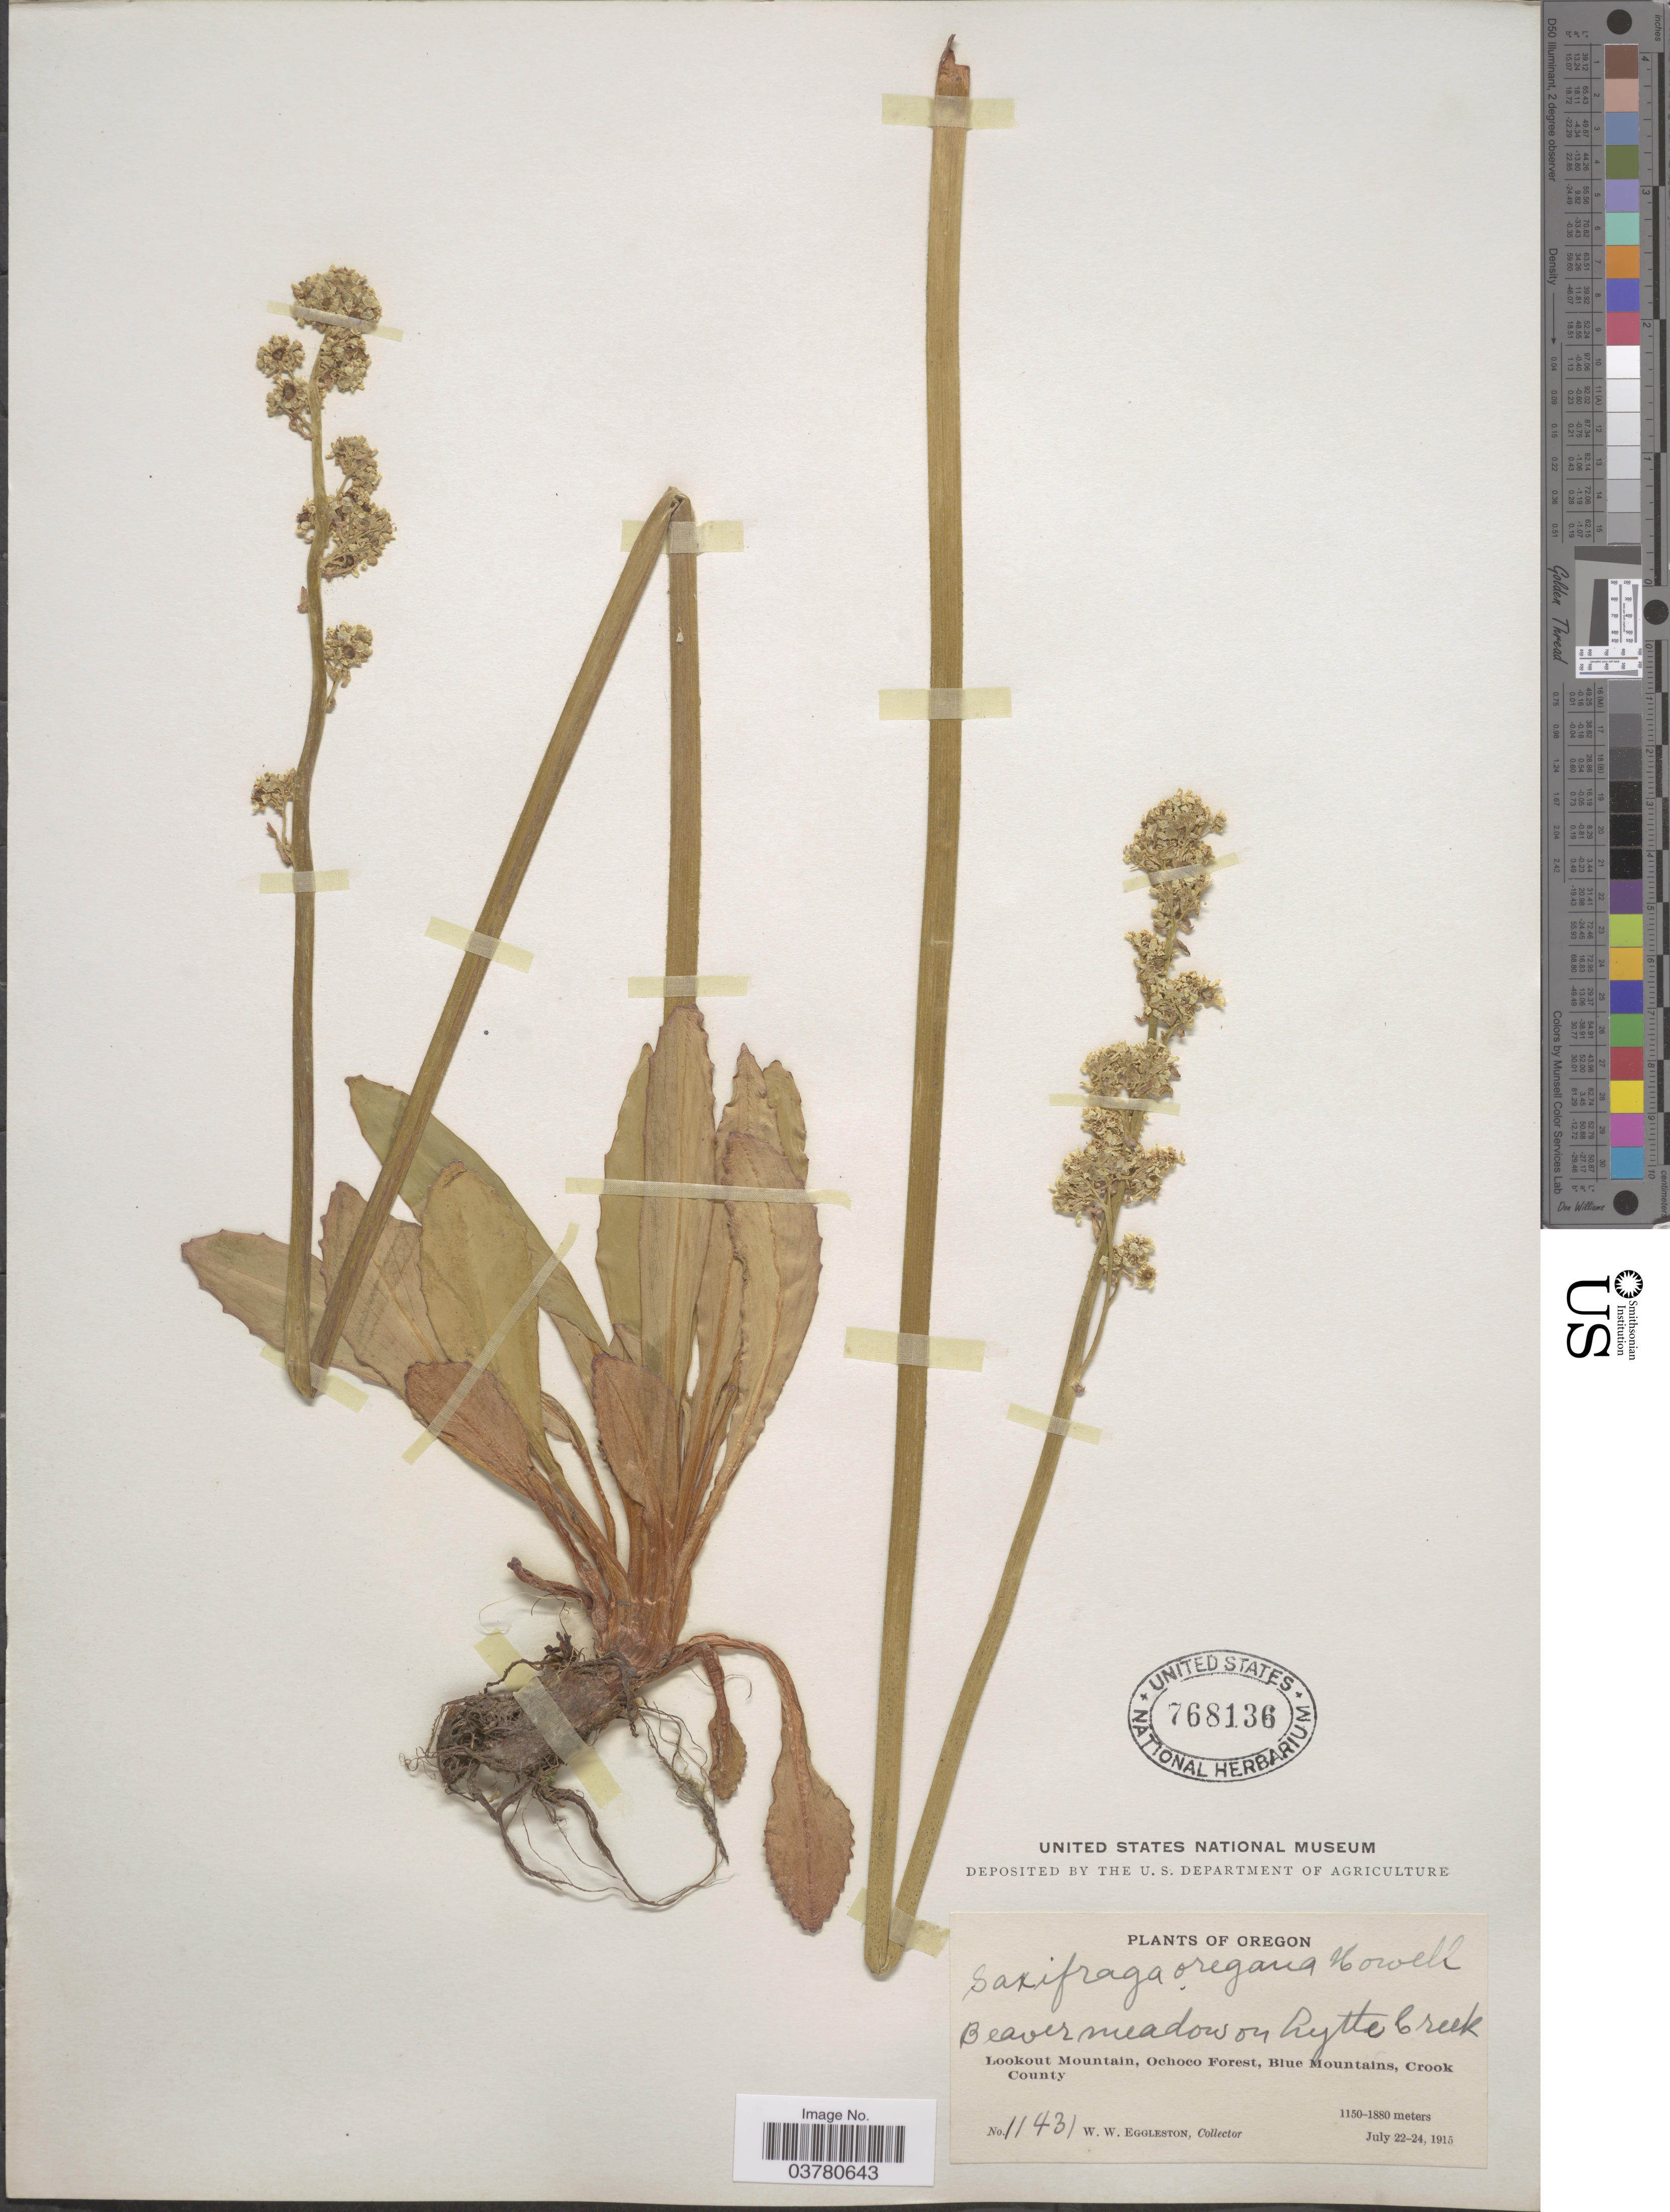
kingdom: Plantae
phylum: Tracheophyta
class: Magnoliopsida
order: Saxifragales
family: Saxifragaceae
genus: Micranthes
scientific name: Micranthes oregana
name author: (Howell) Small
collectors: W. W. Eggleston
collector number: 11431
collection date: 1915-07-22/1915-07-24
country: United States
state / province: Oregon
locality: Beaver meadow on Lyttle Creek. Lookout Mountain, Ochoco Forest, Blue Mountains, Crook County.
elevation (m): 1150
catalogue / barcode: US 768136